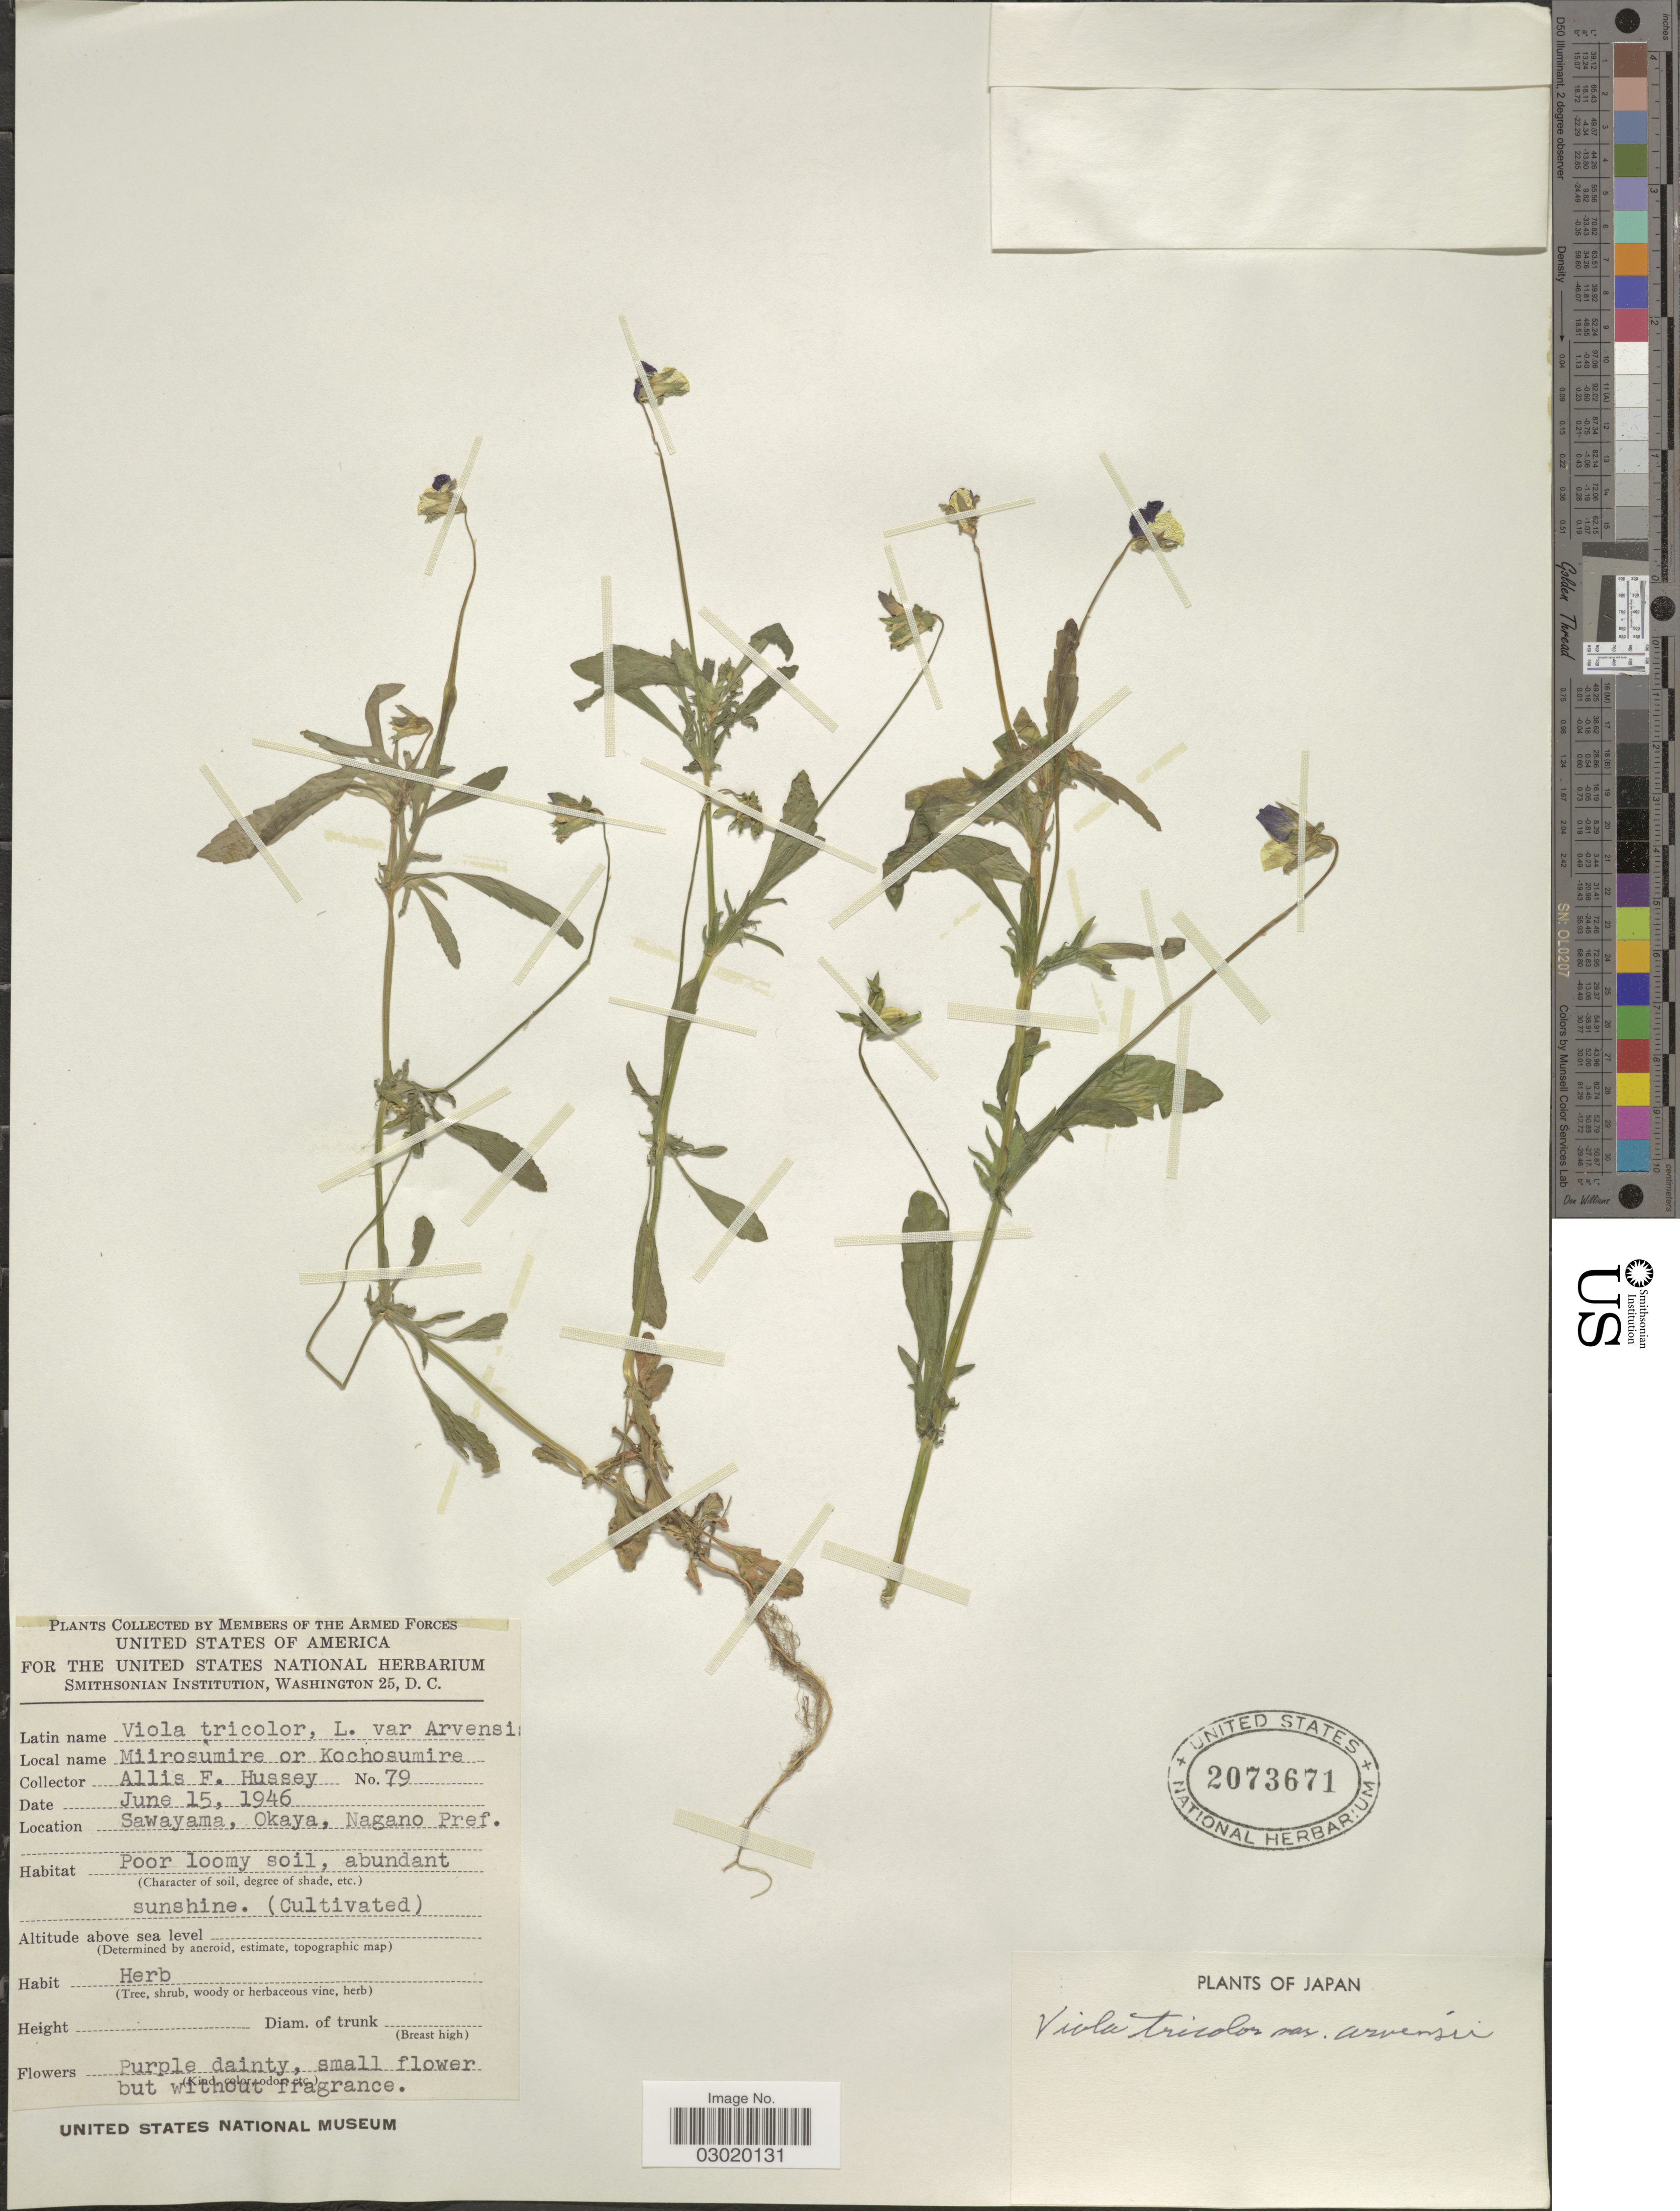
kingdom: Plantae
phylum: Tracheophyta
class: Magnoliopsida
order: Malpighiales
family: Violaceae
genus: Viola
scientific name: Viola tricolor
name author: L.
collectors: A. Hussey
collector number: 79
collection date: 1946-06-15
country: Japan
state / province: Nagano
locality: Sawayama, Okaya, Nagano Pref.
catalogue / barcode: US 2073671